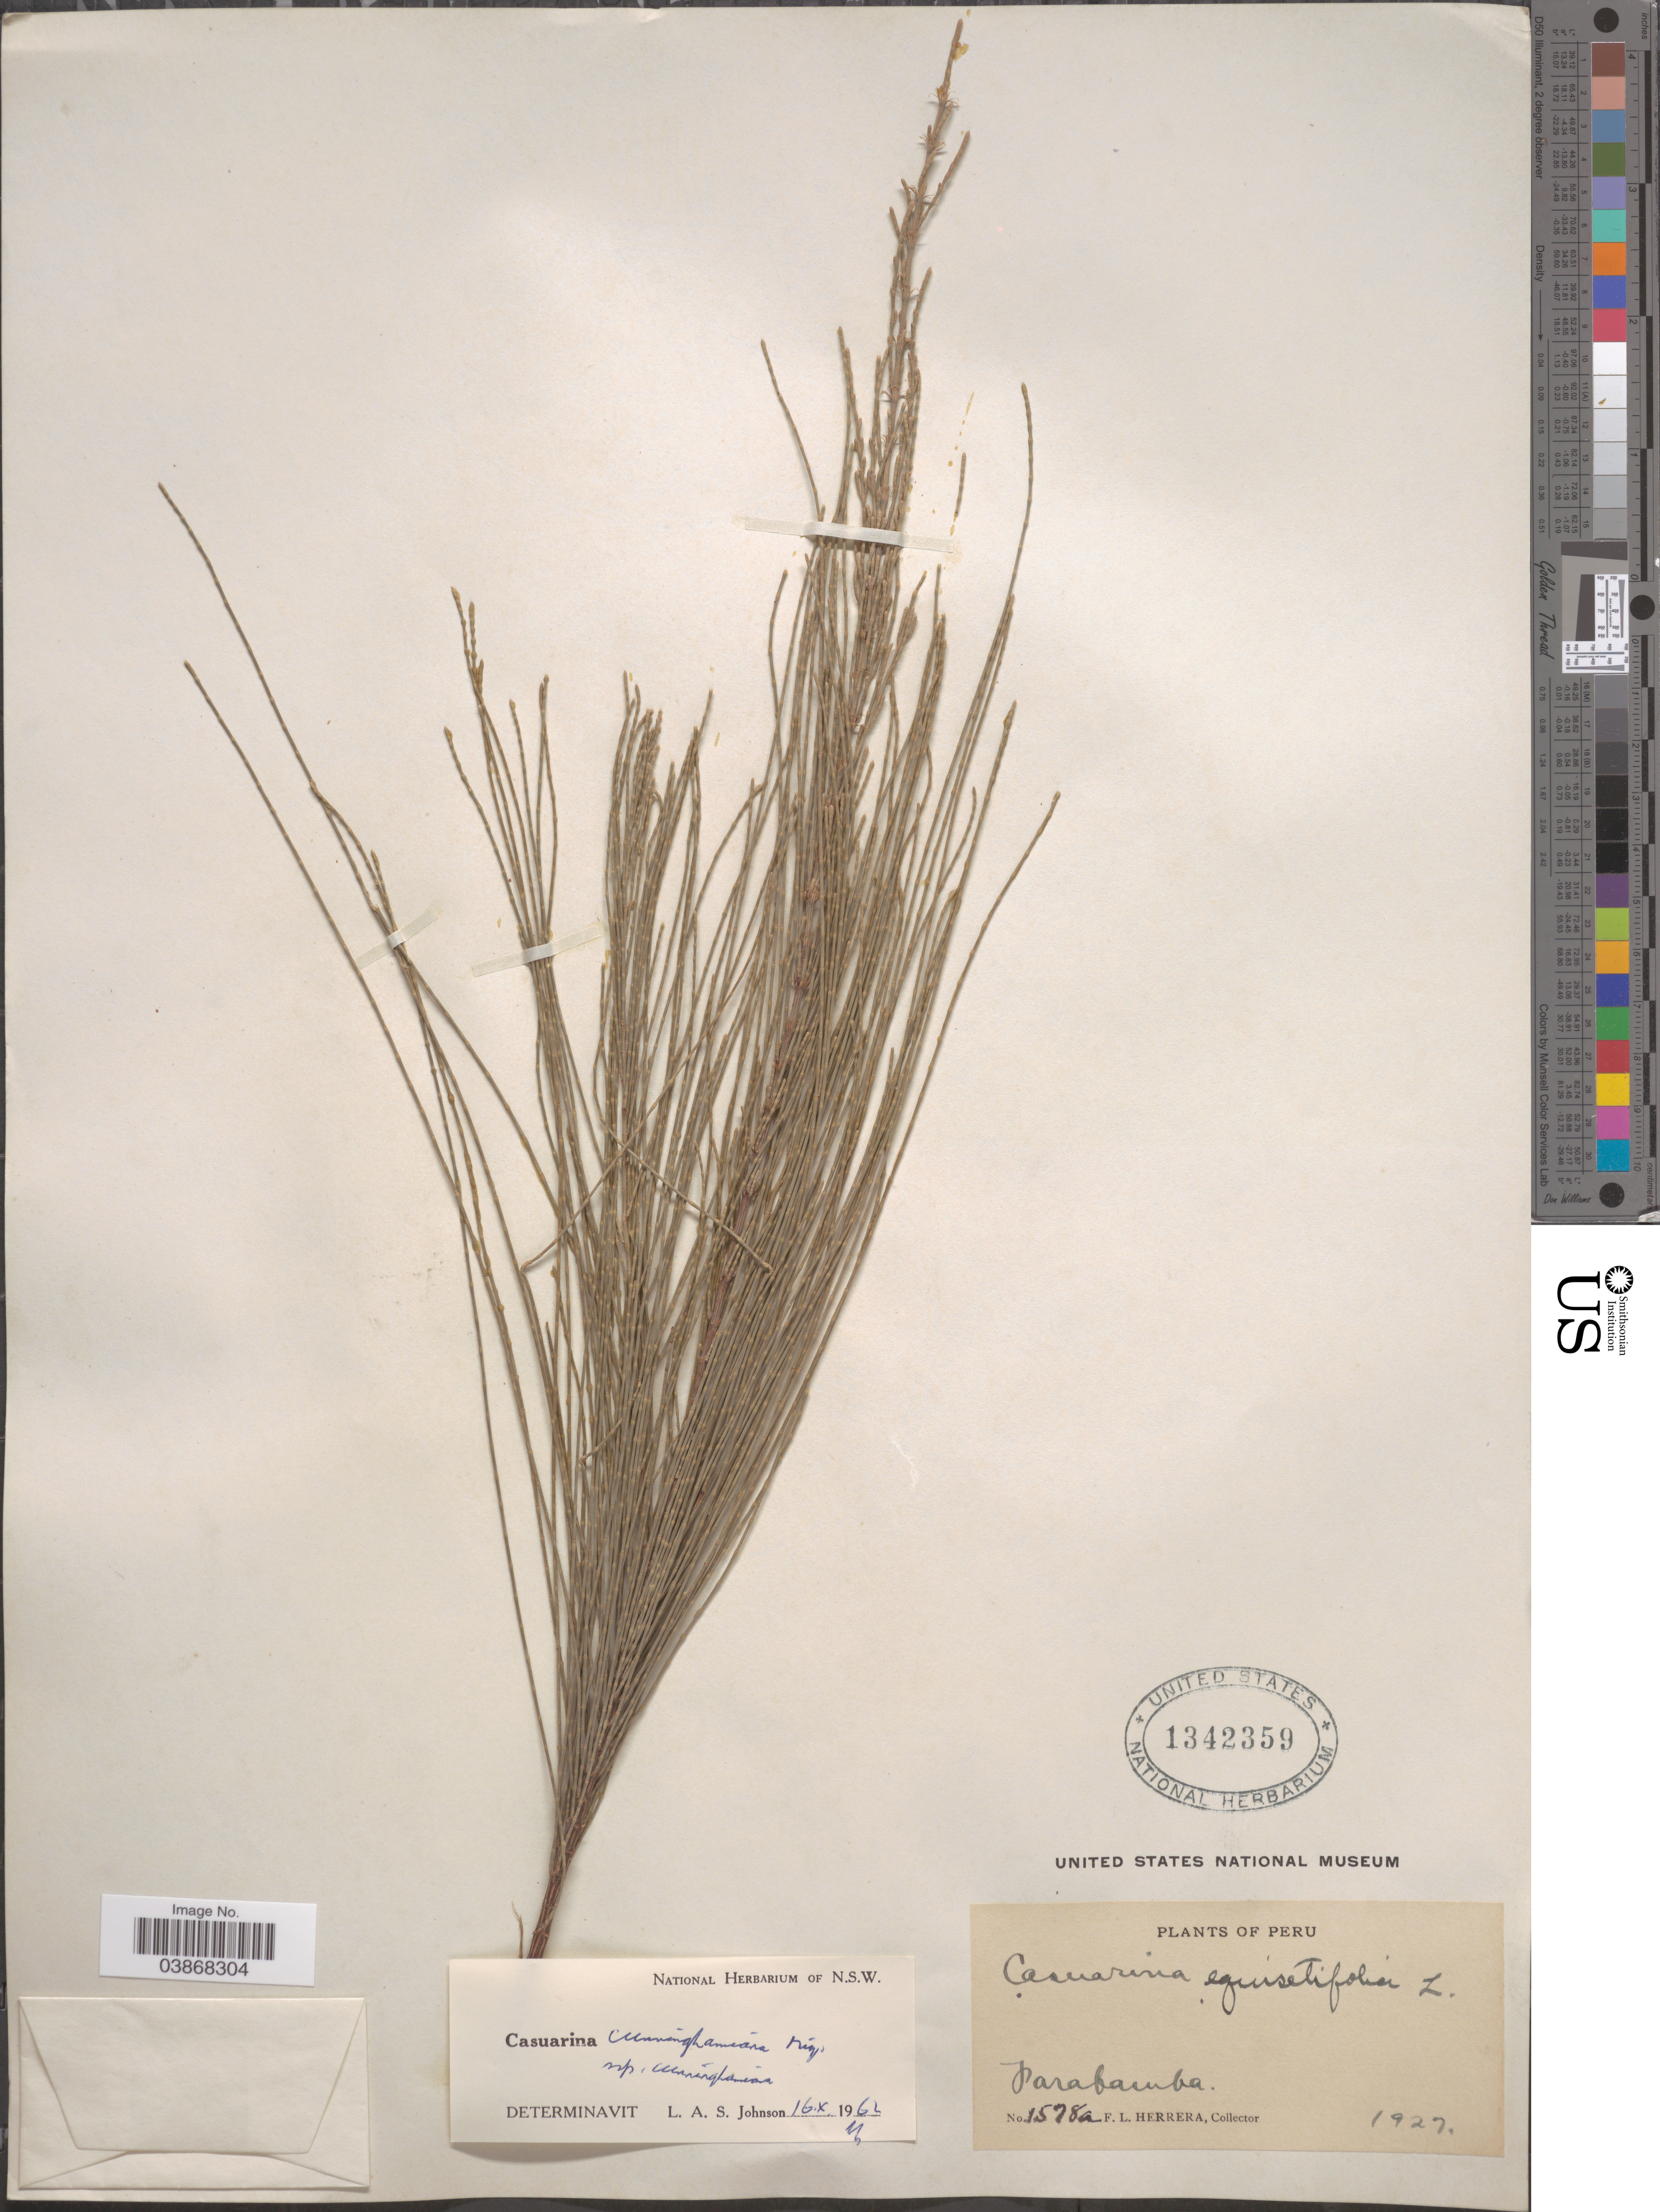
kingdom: Plantae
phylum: Tracheophyta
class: Magnoliopsida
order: Fagales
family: Casuarinaceae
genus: Casuarina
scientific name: Casuarina cunninghamiana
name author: Miq.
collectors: F. L. Herrera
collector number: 1578a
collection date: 1927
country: Peru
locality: Tarabamba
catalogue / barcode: US 1342359